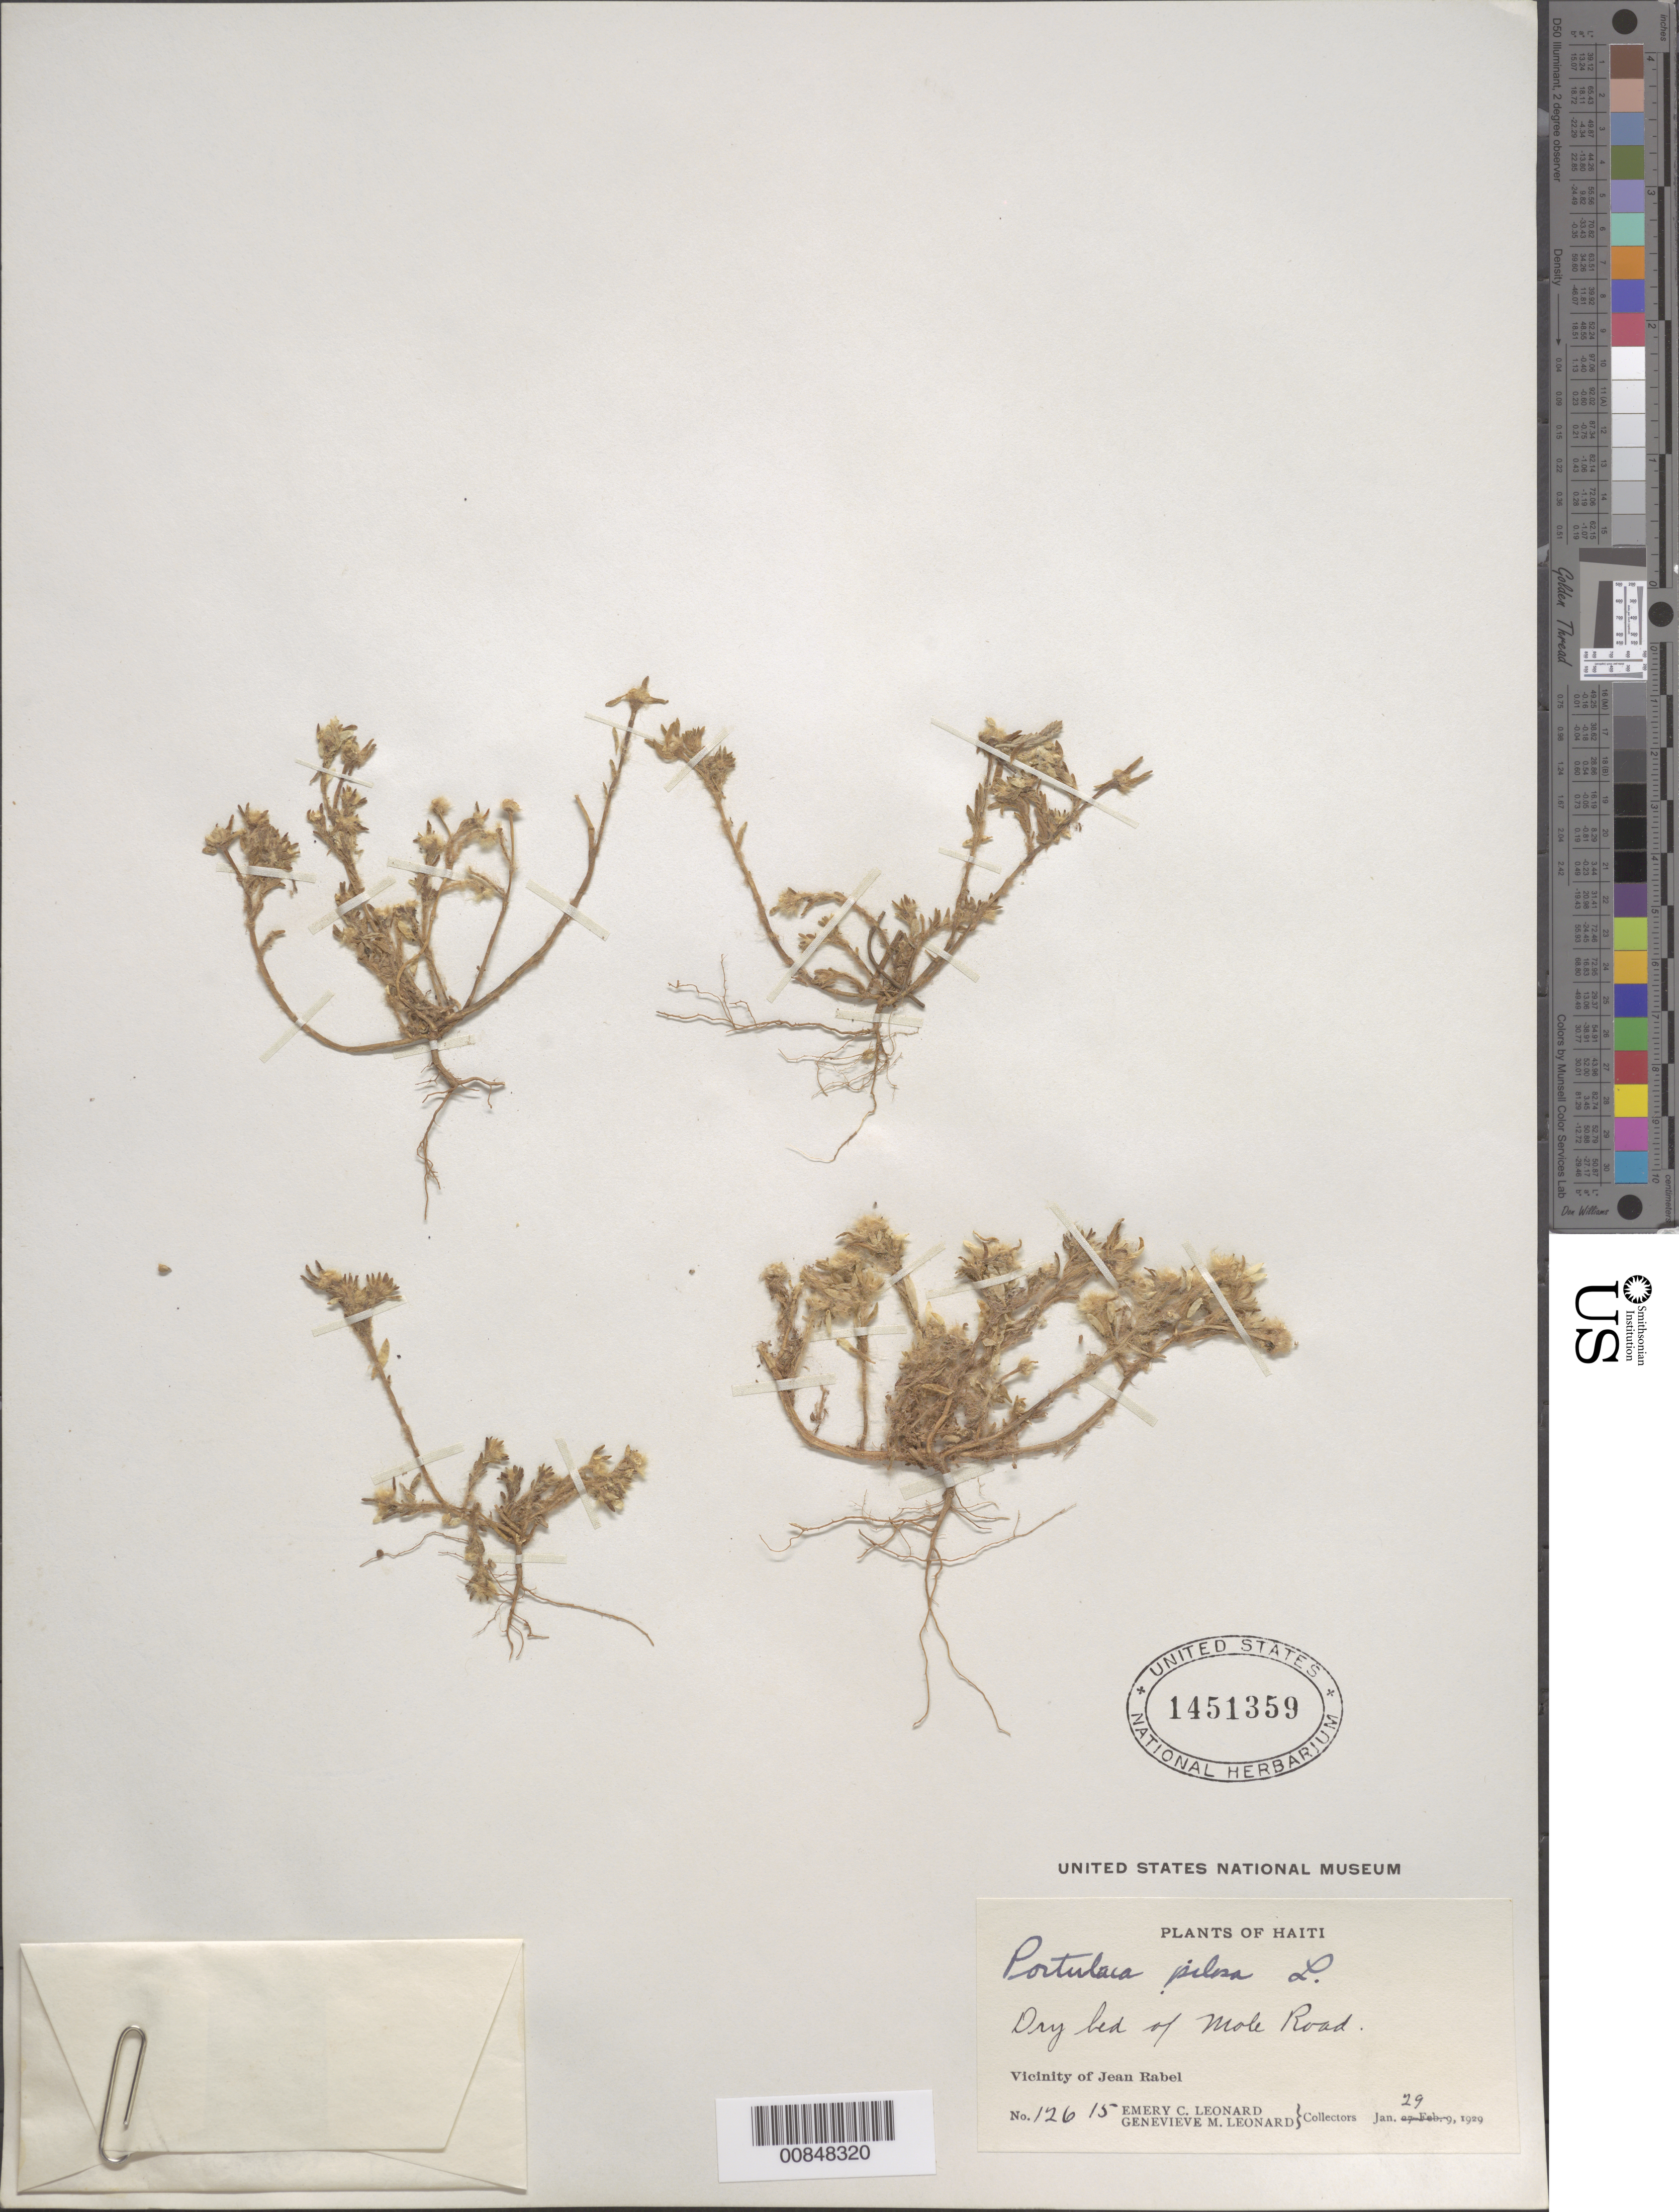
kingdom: Plantae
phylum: Tracheophyta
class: Magnoliopsida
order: Caryophyllales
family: Portulacaceae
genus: Portulaca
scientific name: Portulaca pilosa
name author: L.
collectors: E. C. Leonard & G. M. Leonard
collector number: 12615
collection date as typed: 29 Jan 1929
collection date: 1929-01-29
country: Haiti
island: Hispaniola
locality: Vicinity of Jean Rabel. Dry bed of Mole Road.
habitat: Dry bed.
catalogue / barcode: US 1451359